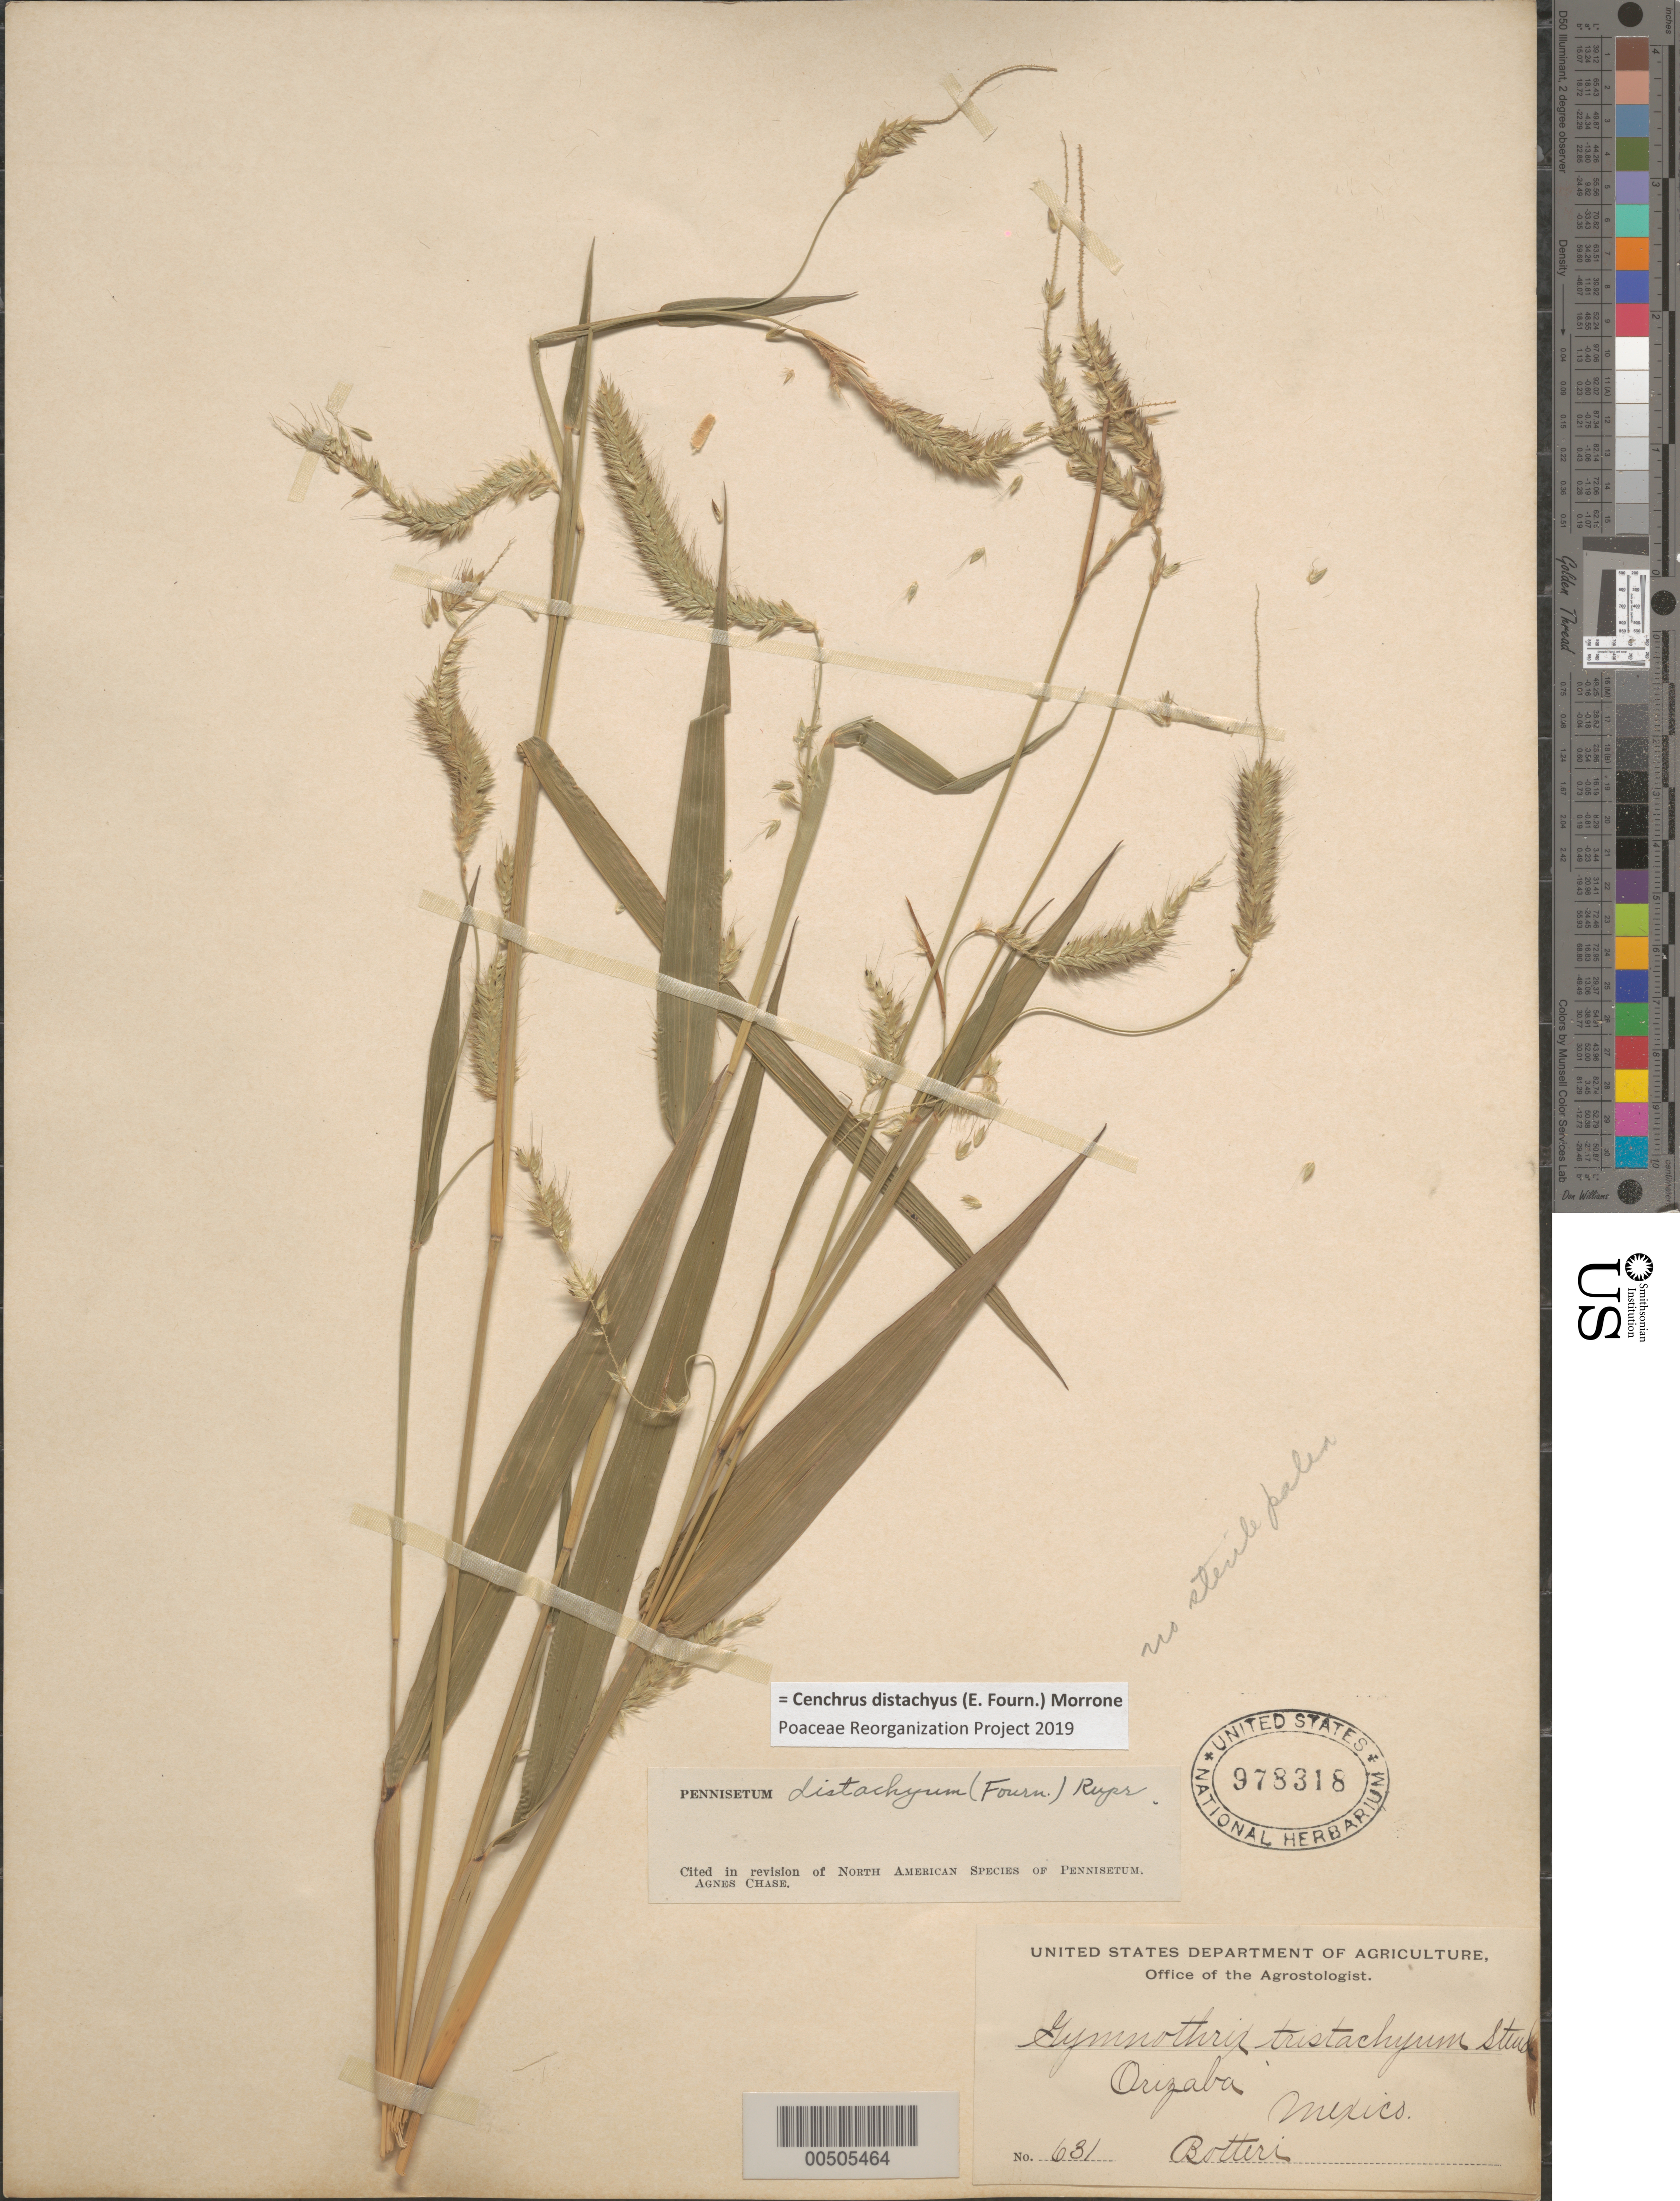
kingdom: Plantae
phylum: Tracheophyta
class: Liliopsida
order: Poales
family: Poaceae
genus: Cenchrus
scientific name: Cenchrus distachyus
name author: (E. Fourn.) Morrone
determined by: Poaceae Reorganization Project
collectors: -. Botteri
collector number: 631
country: Mexico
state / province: Veracruz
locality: Orizaba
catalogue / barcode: US 978318